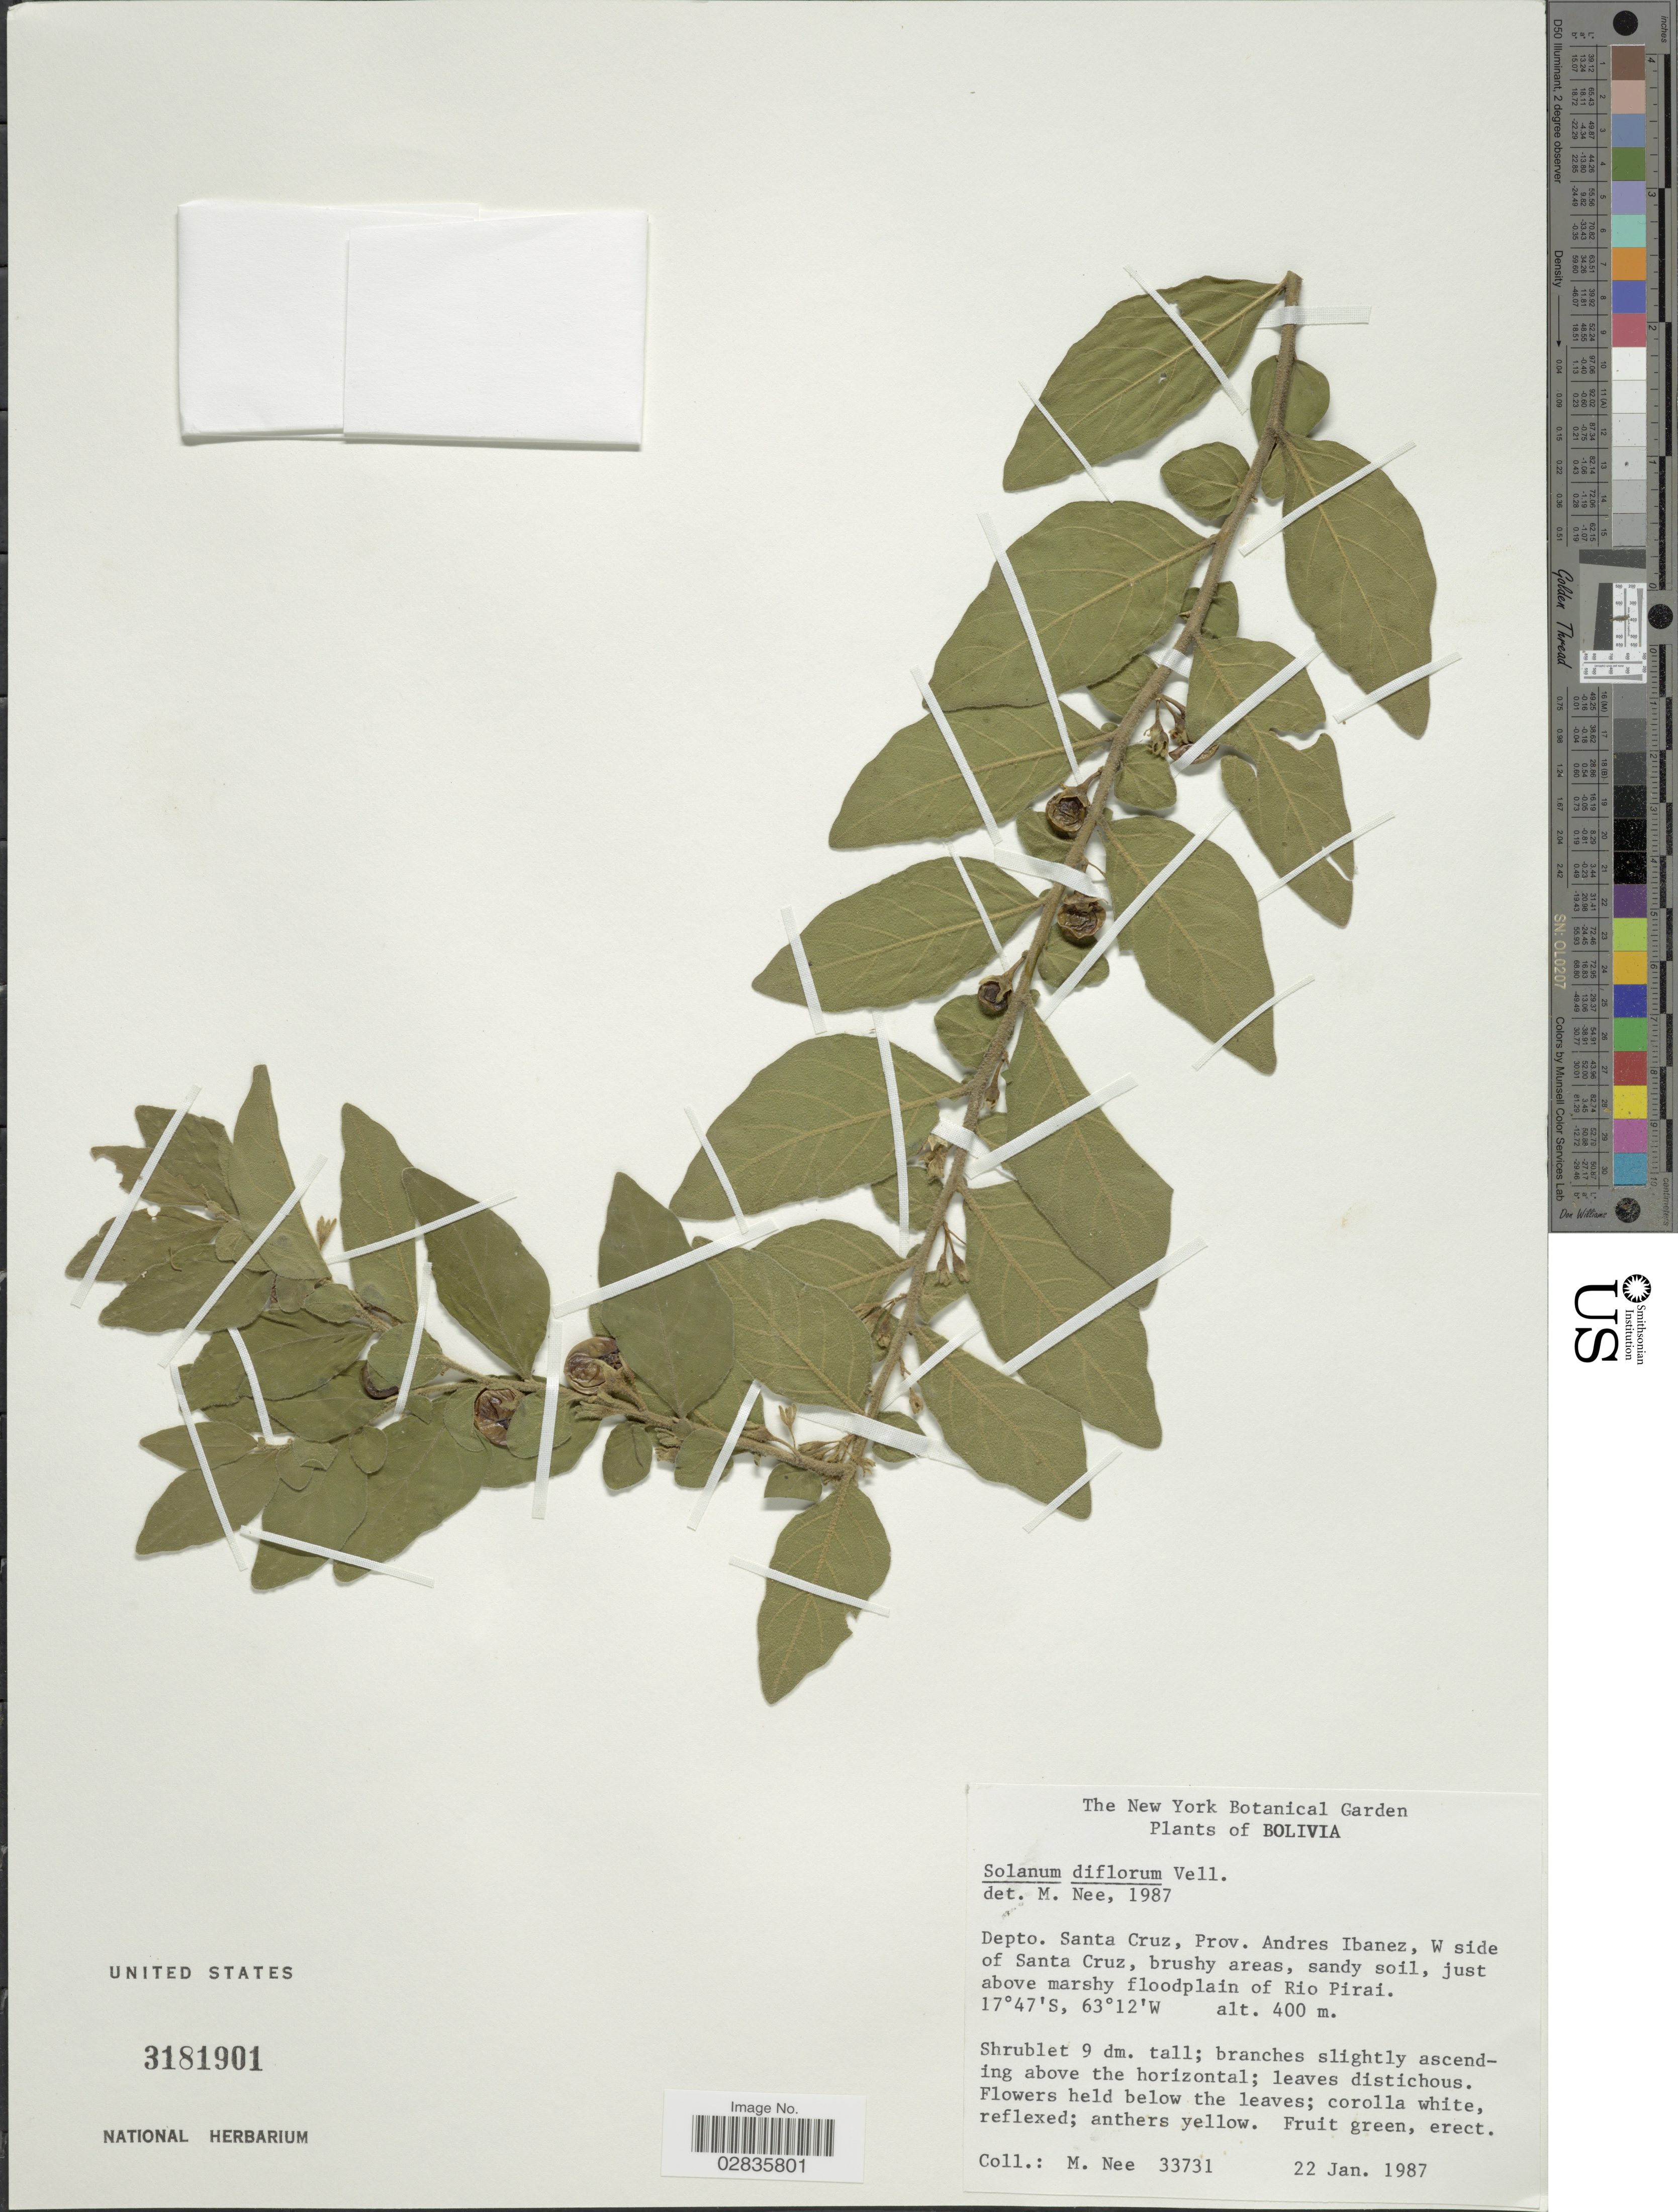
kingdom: Plantae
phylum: Tracheophyta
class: Magnoliopsida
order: Solanales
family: Solanaceae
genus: Solanum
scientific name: Solanum diflorum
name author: Vell.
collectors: M. Nee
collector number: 33731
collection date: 1987-01-22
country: Bolivia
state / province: Santa Cruz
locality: Depto. Santa Cruz, Prov. Andres Ibanez, W side of Santa Cruz, just above marshy floodplain of Rio Pirai.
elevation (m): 400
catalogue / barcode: US 3181901